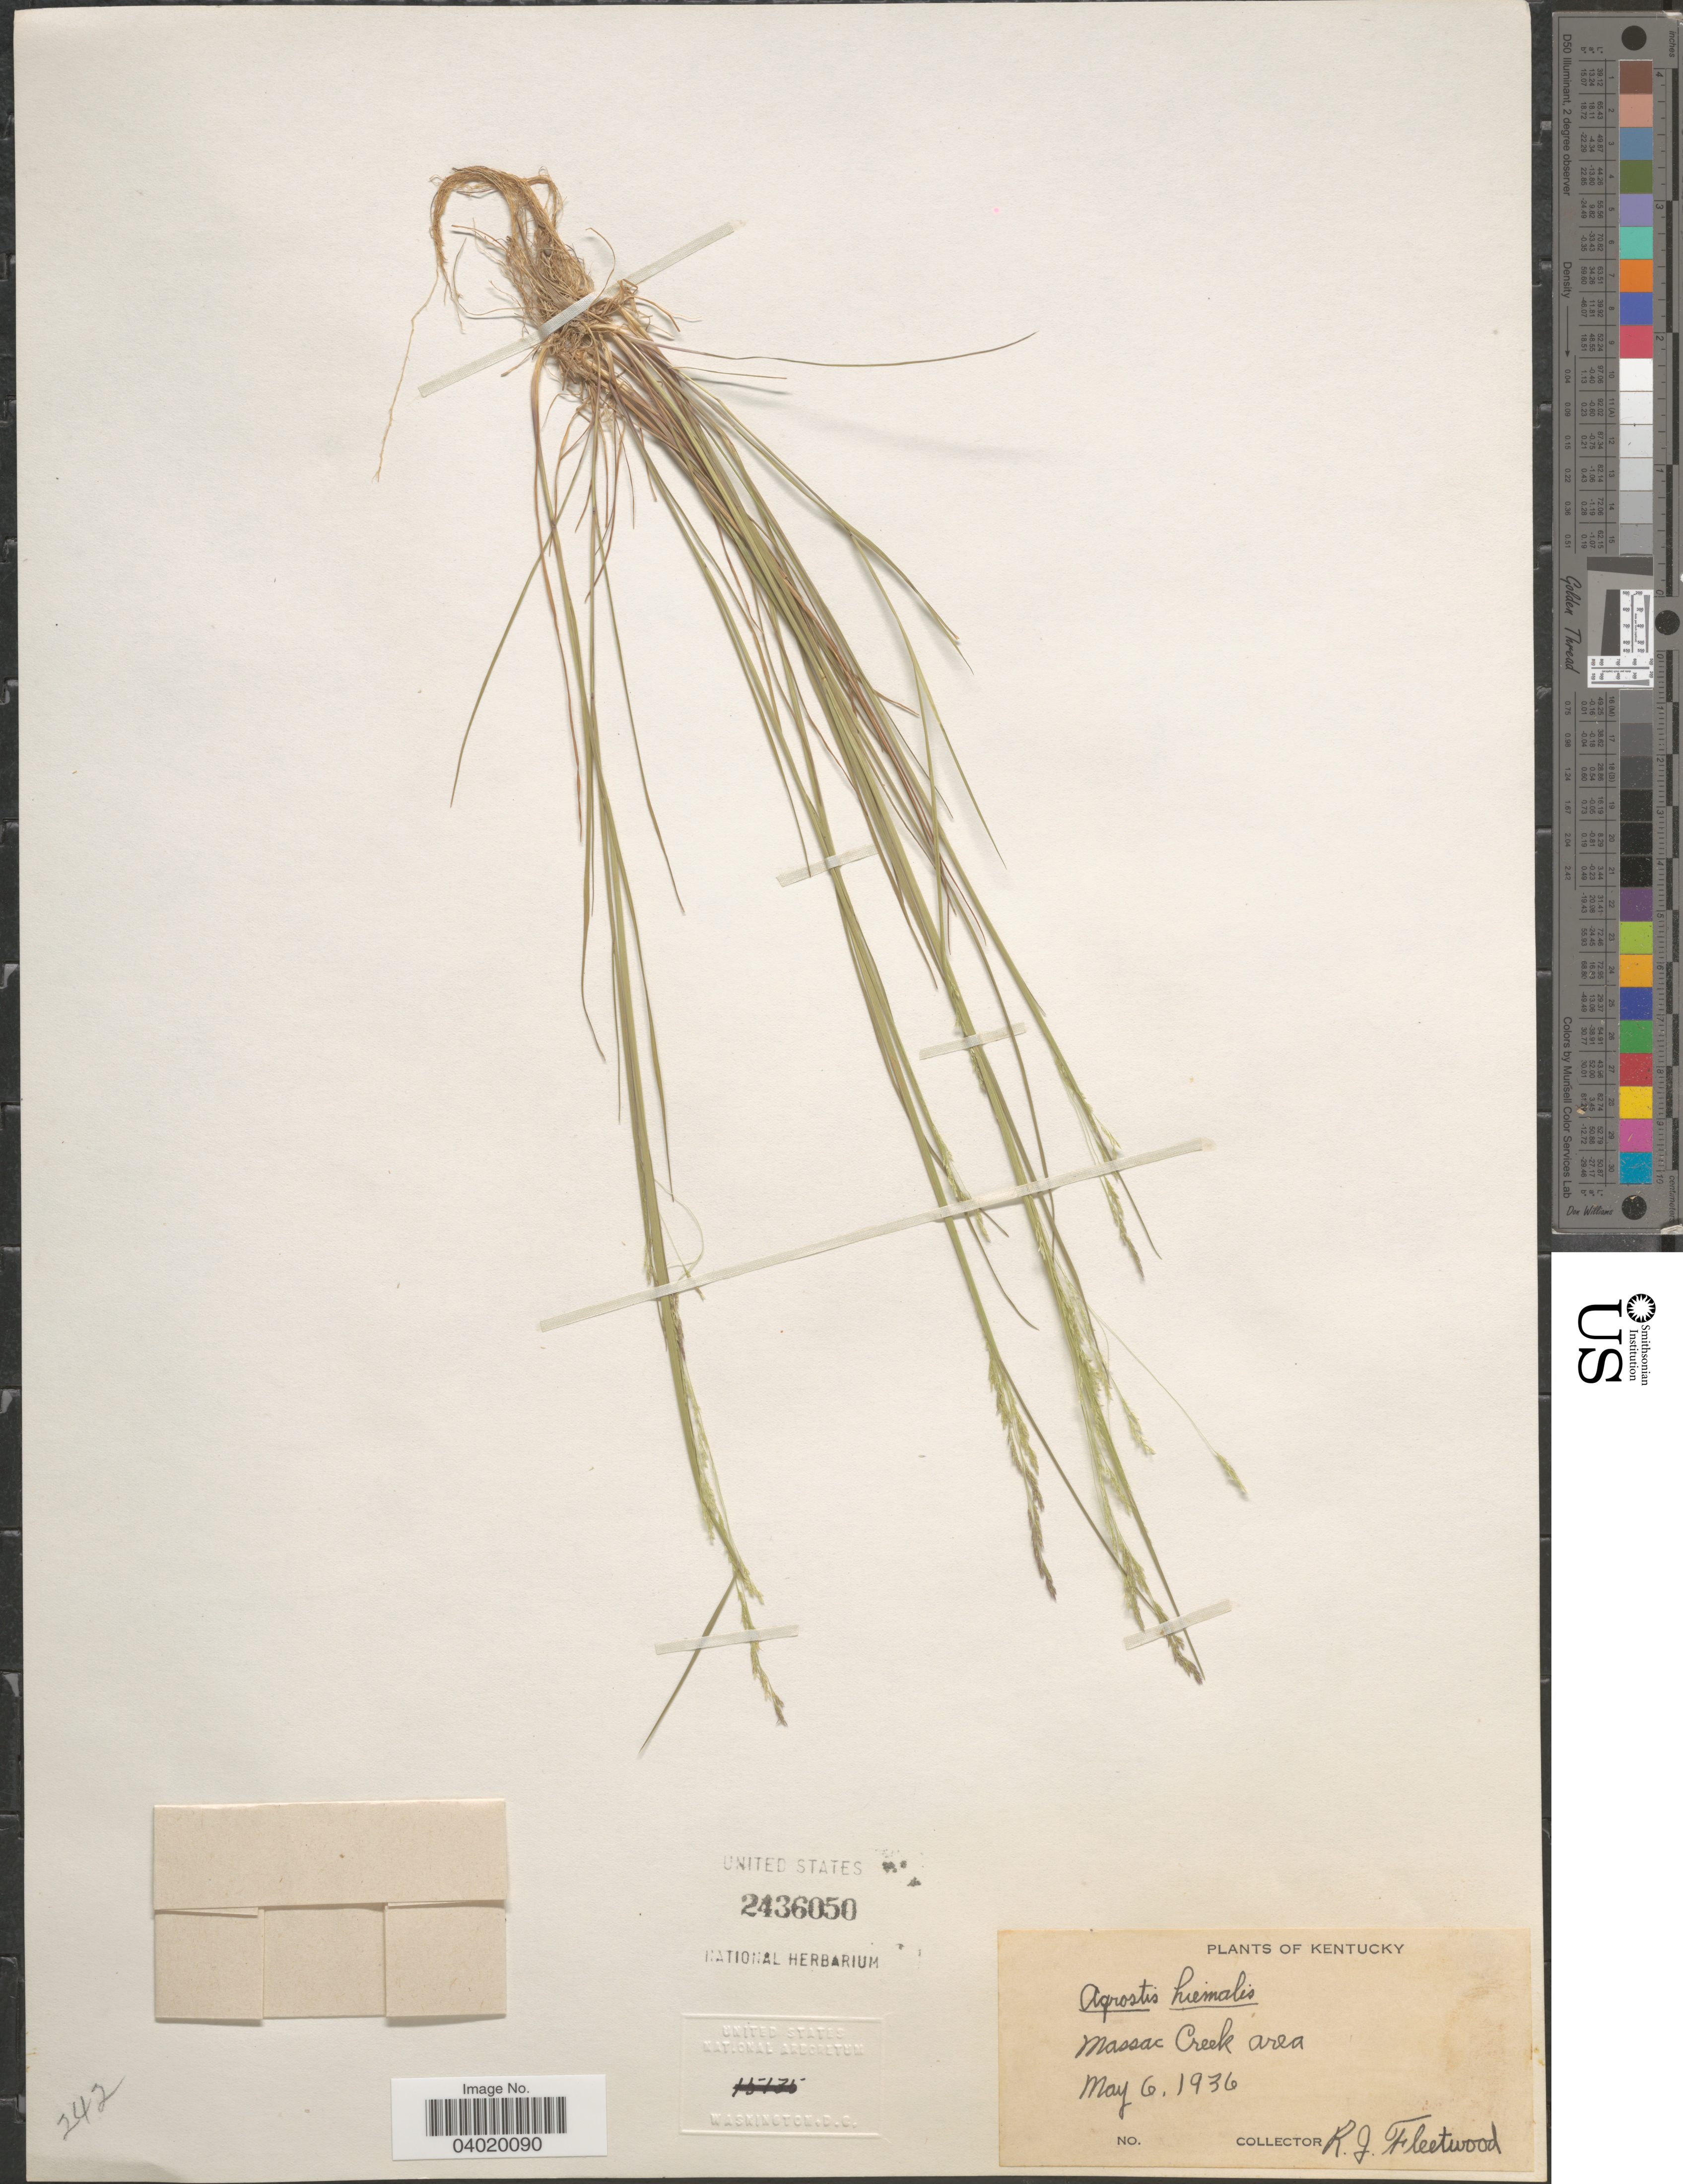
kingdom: Plantae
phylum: Tracheophyta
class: Liliopsida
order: Poales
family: Poaceae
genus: Agrostis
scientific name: Agrostis hyemalis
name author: (Walter) Britton et al.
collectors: R. J. Fleetwood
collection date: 1936-05-06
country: United States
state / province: Kentucky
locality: Massac Creek area.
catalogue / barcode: US 2436050